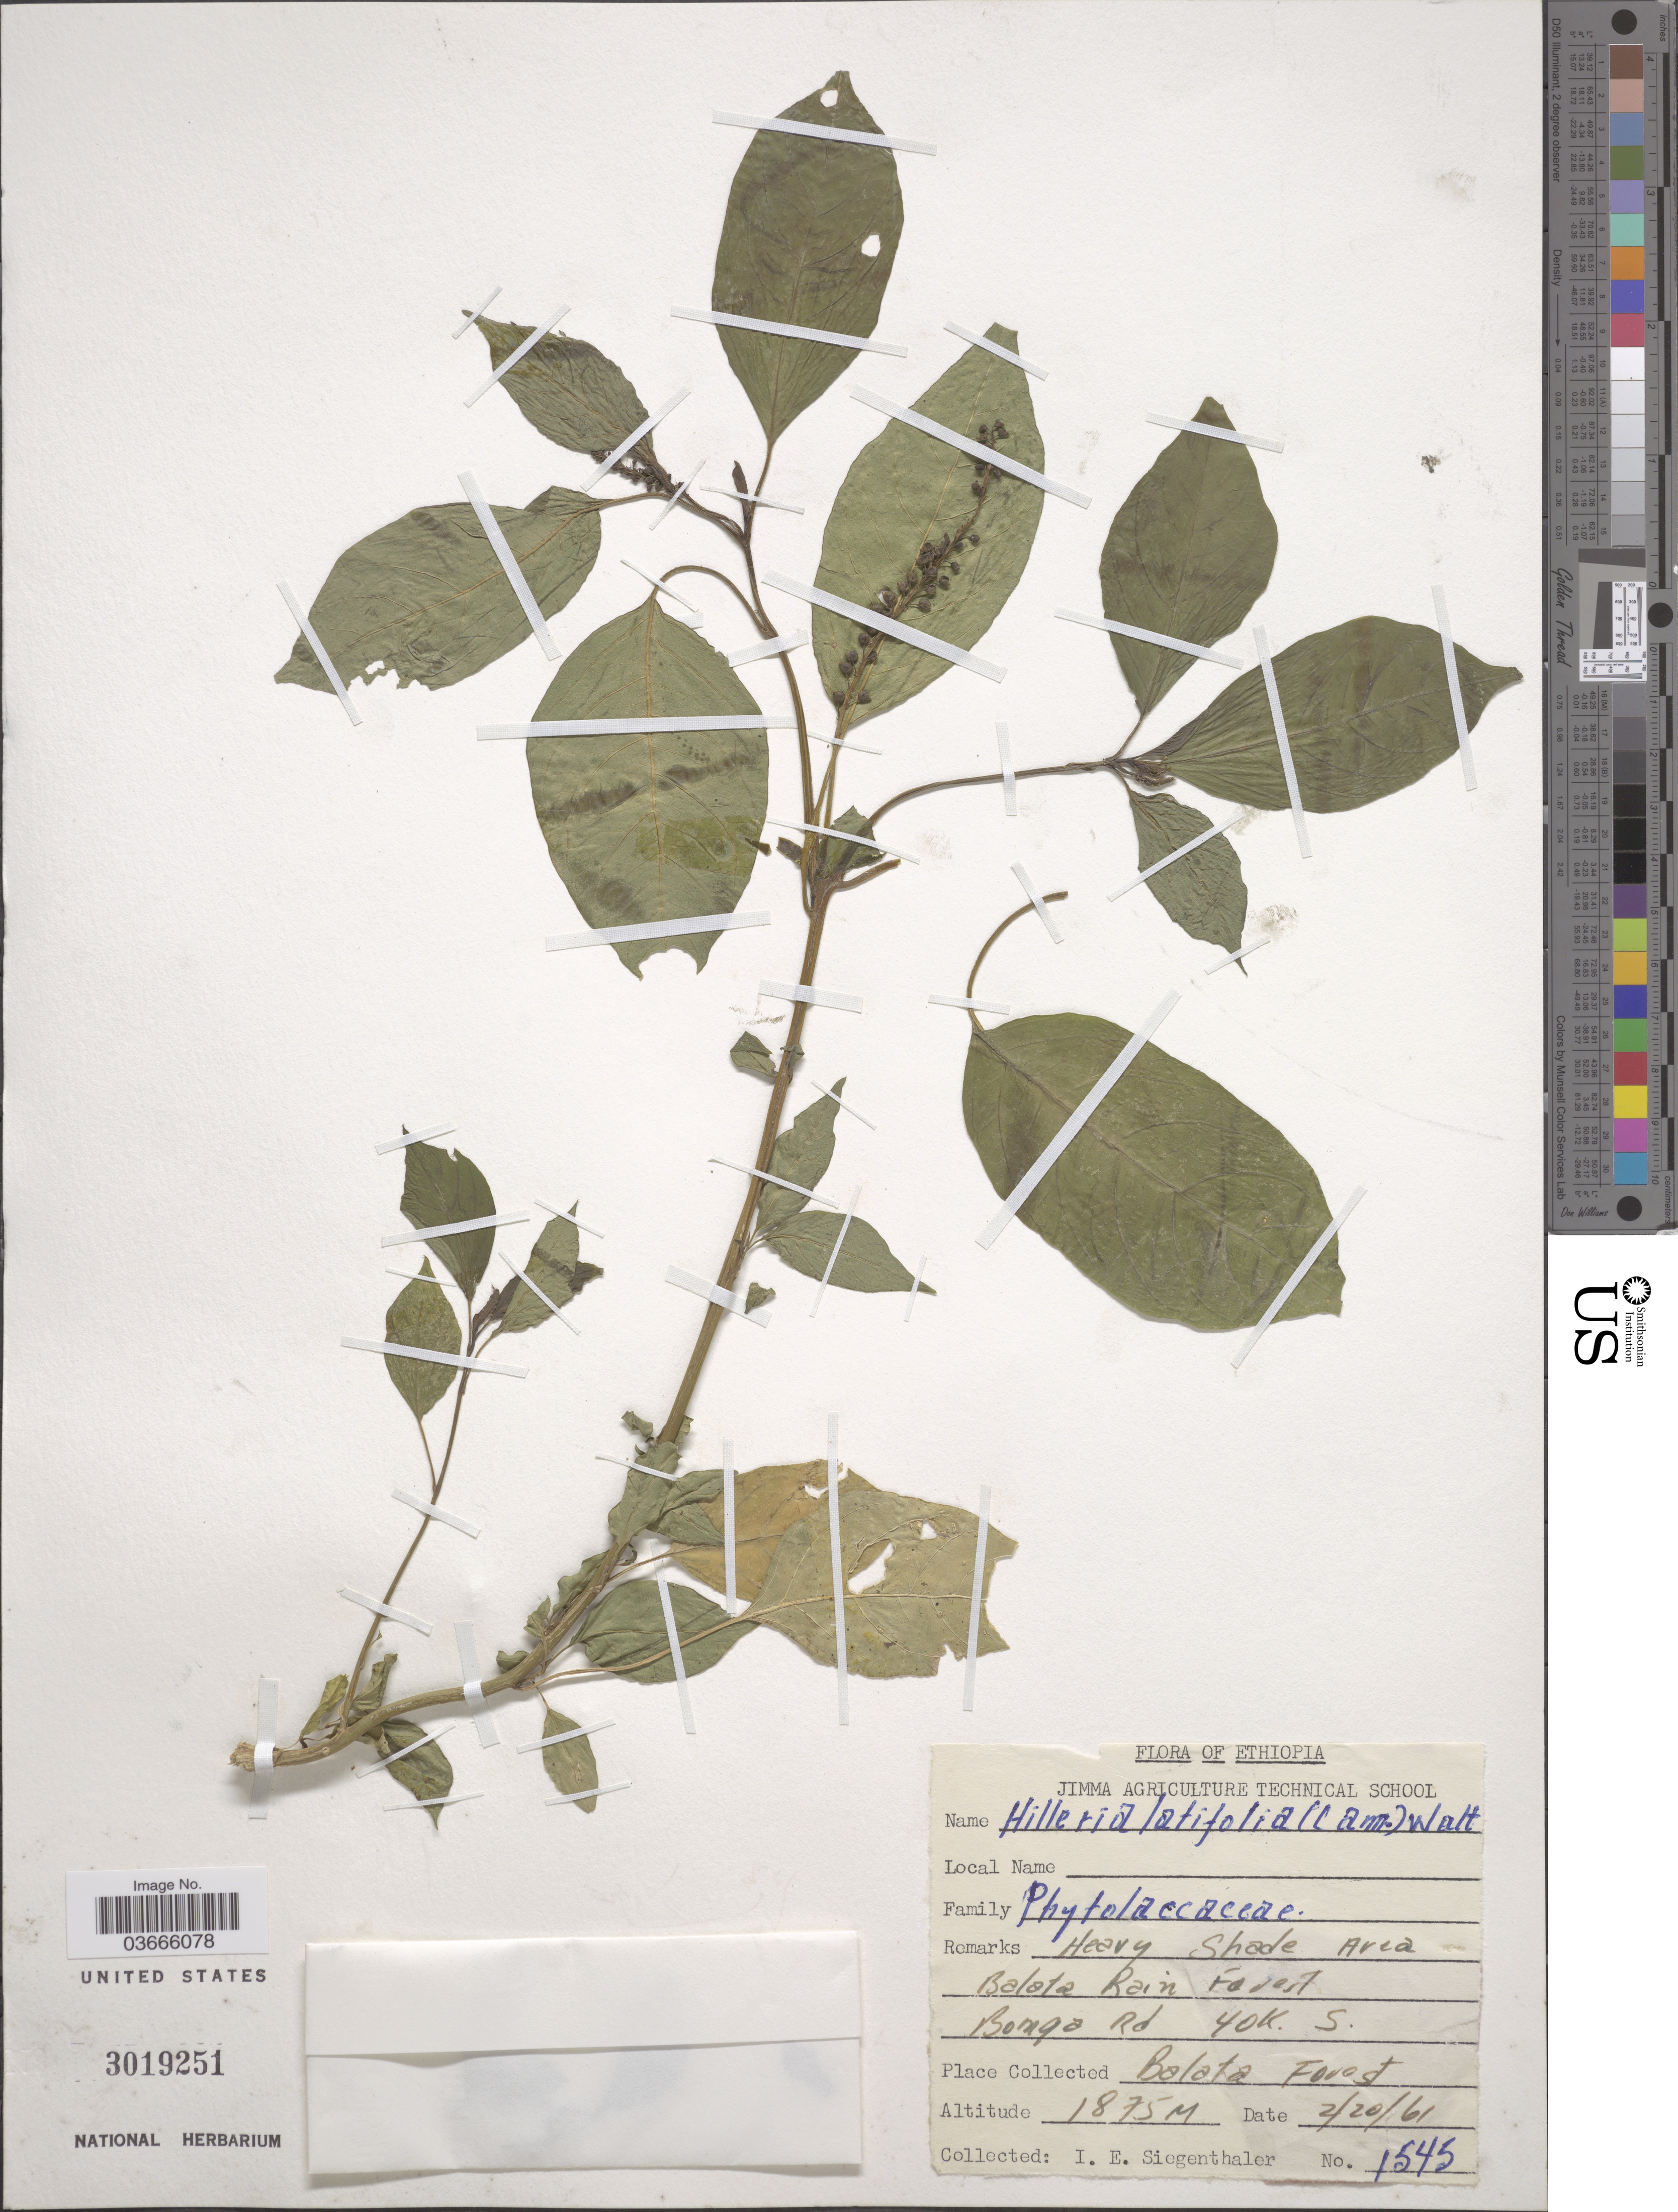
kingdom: Plantae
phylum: Tracheophyta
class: Magnoliopsida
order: Caryophyllales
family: Phytolaccaceae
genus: Hilleria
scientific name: Hilleria latifolia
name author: (Lam.) H. Walter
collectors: I. Siegenthaler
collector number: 1545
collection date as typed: Transcribed d/m/y: 20/2/61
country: Ethiopia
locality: Bonga Rd 40K. S. Balata Forest.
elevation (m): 1875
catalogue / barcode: US 3019251